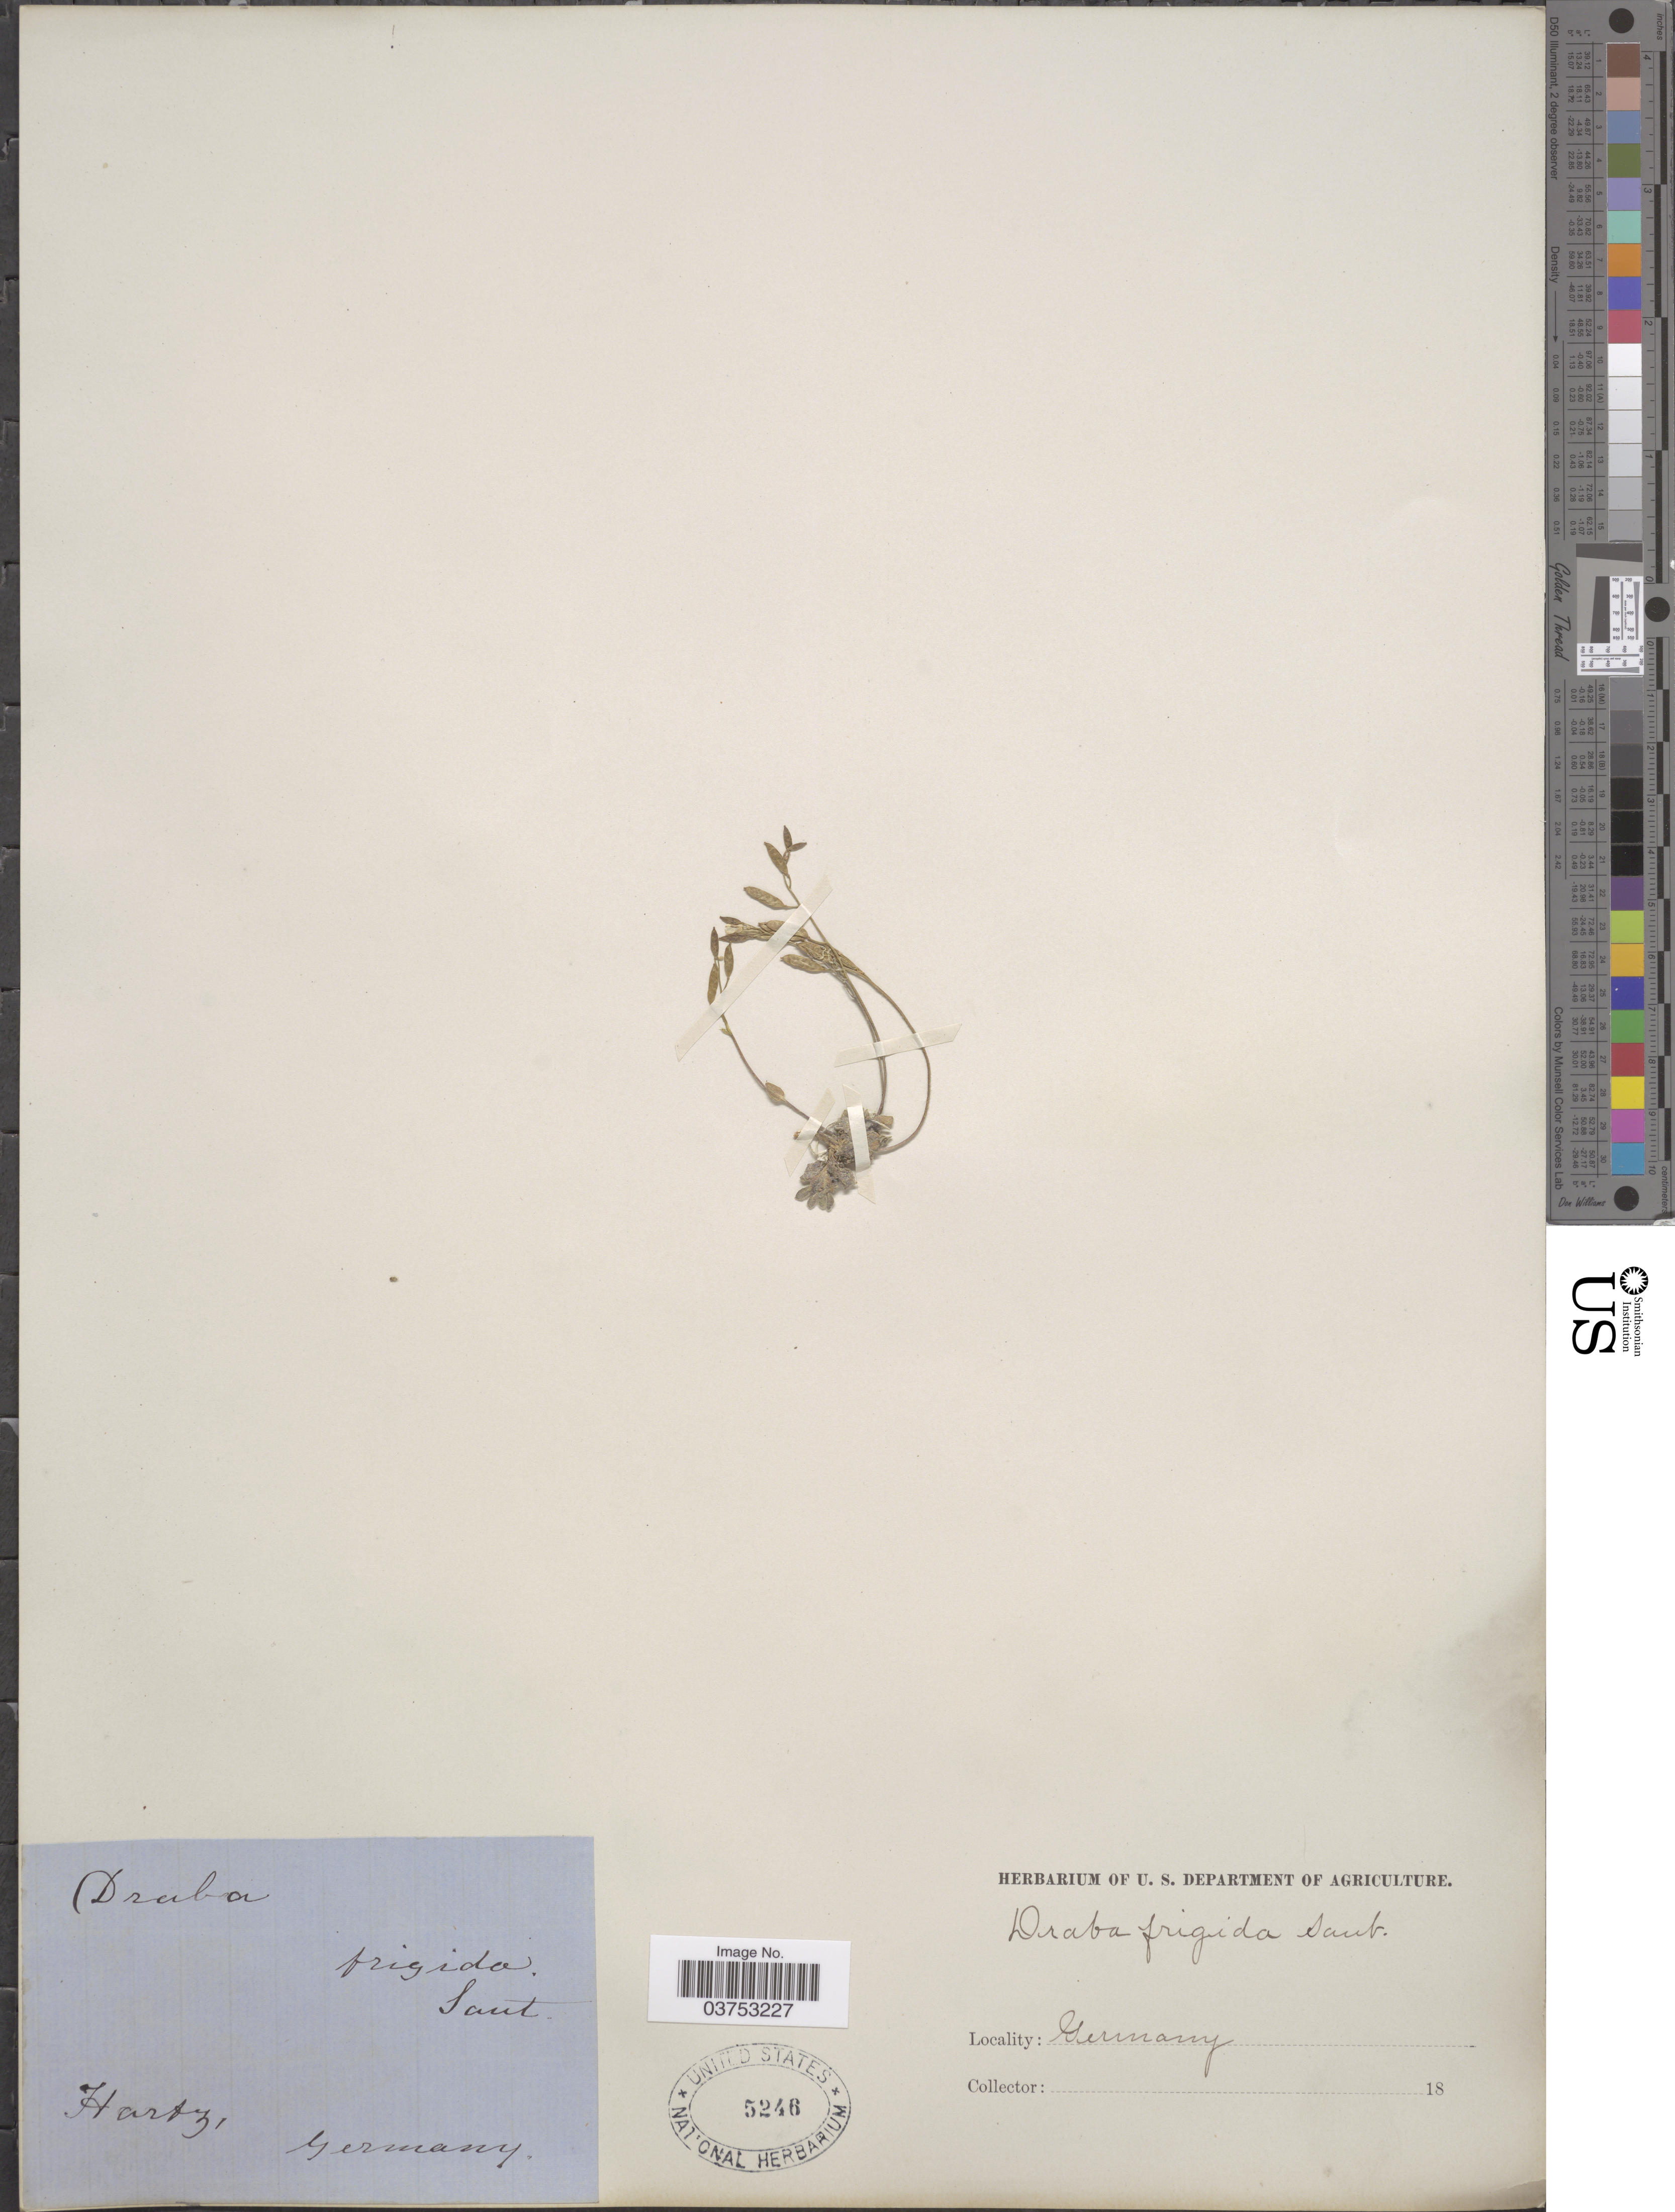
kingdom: Plantae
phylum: Tracheophyta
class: Magnoliopsida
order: Brassicales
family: Brassicaceae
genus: Draba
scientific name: Draba frigida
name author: Saut.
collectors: -. Hartz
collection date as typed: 18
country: Germany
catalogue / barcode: US 5246